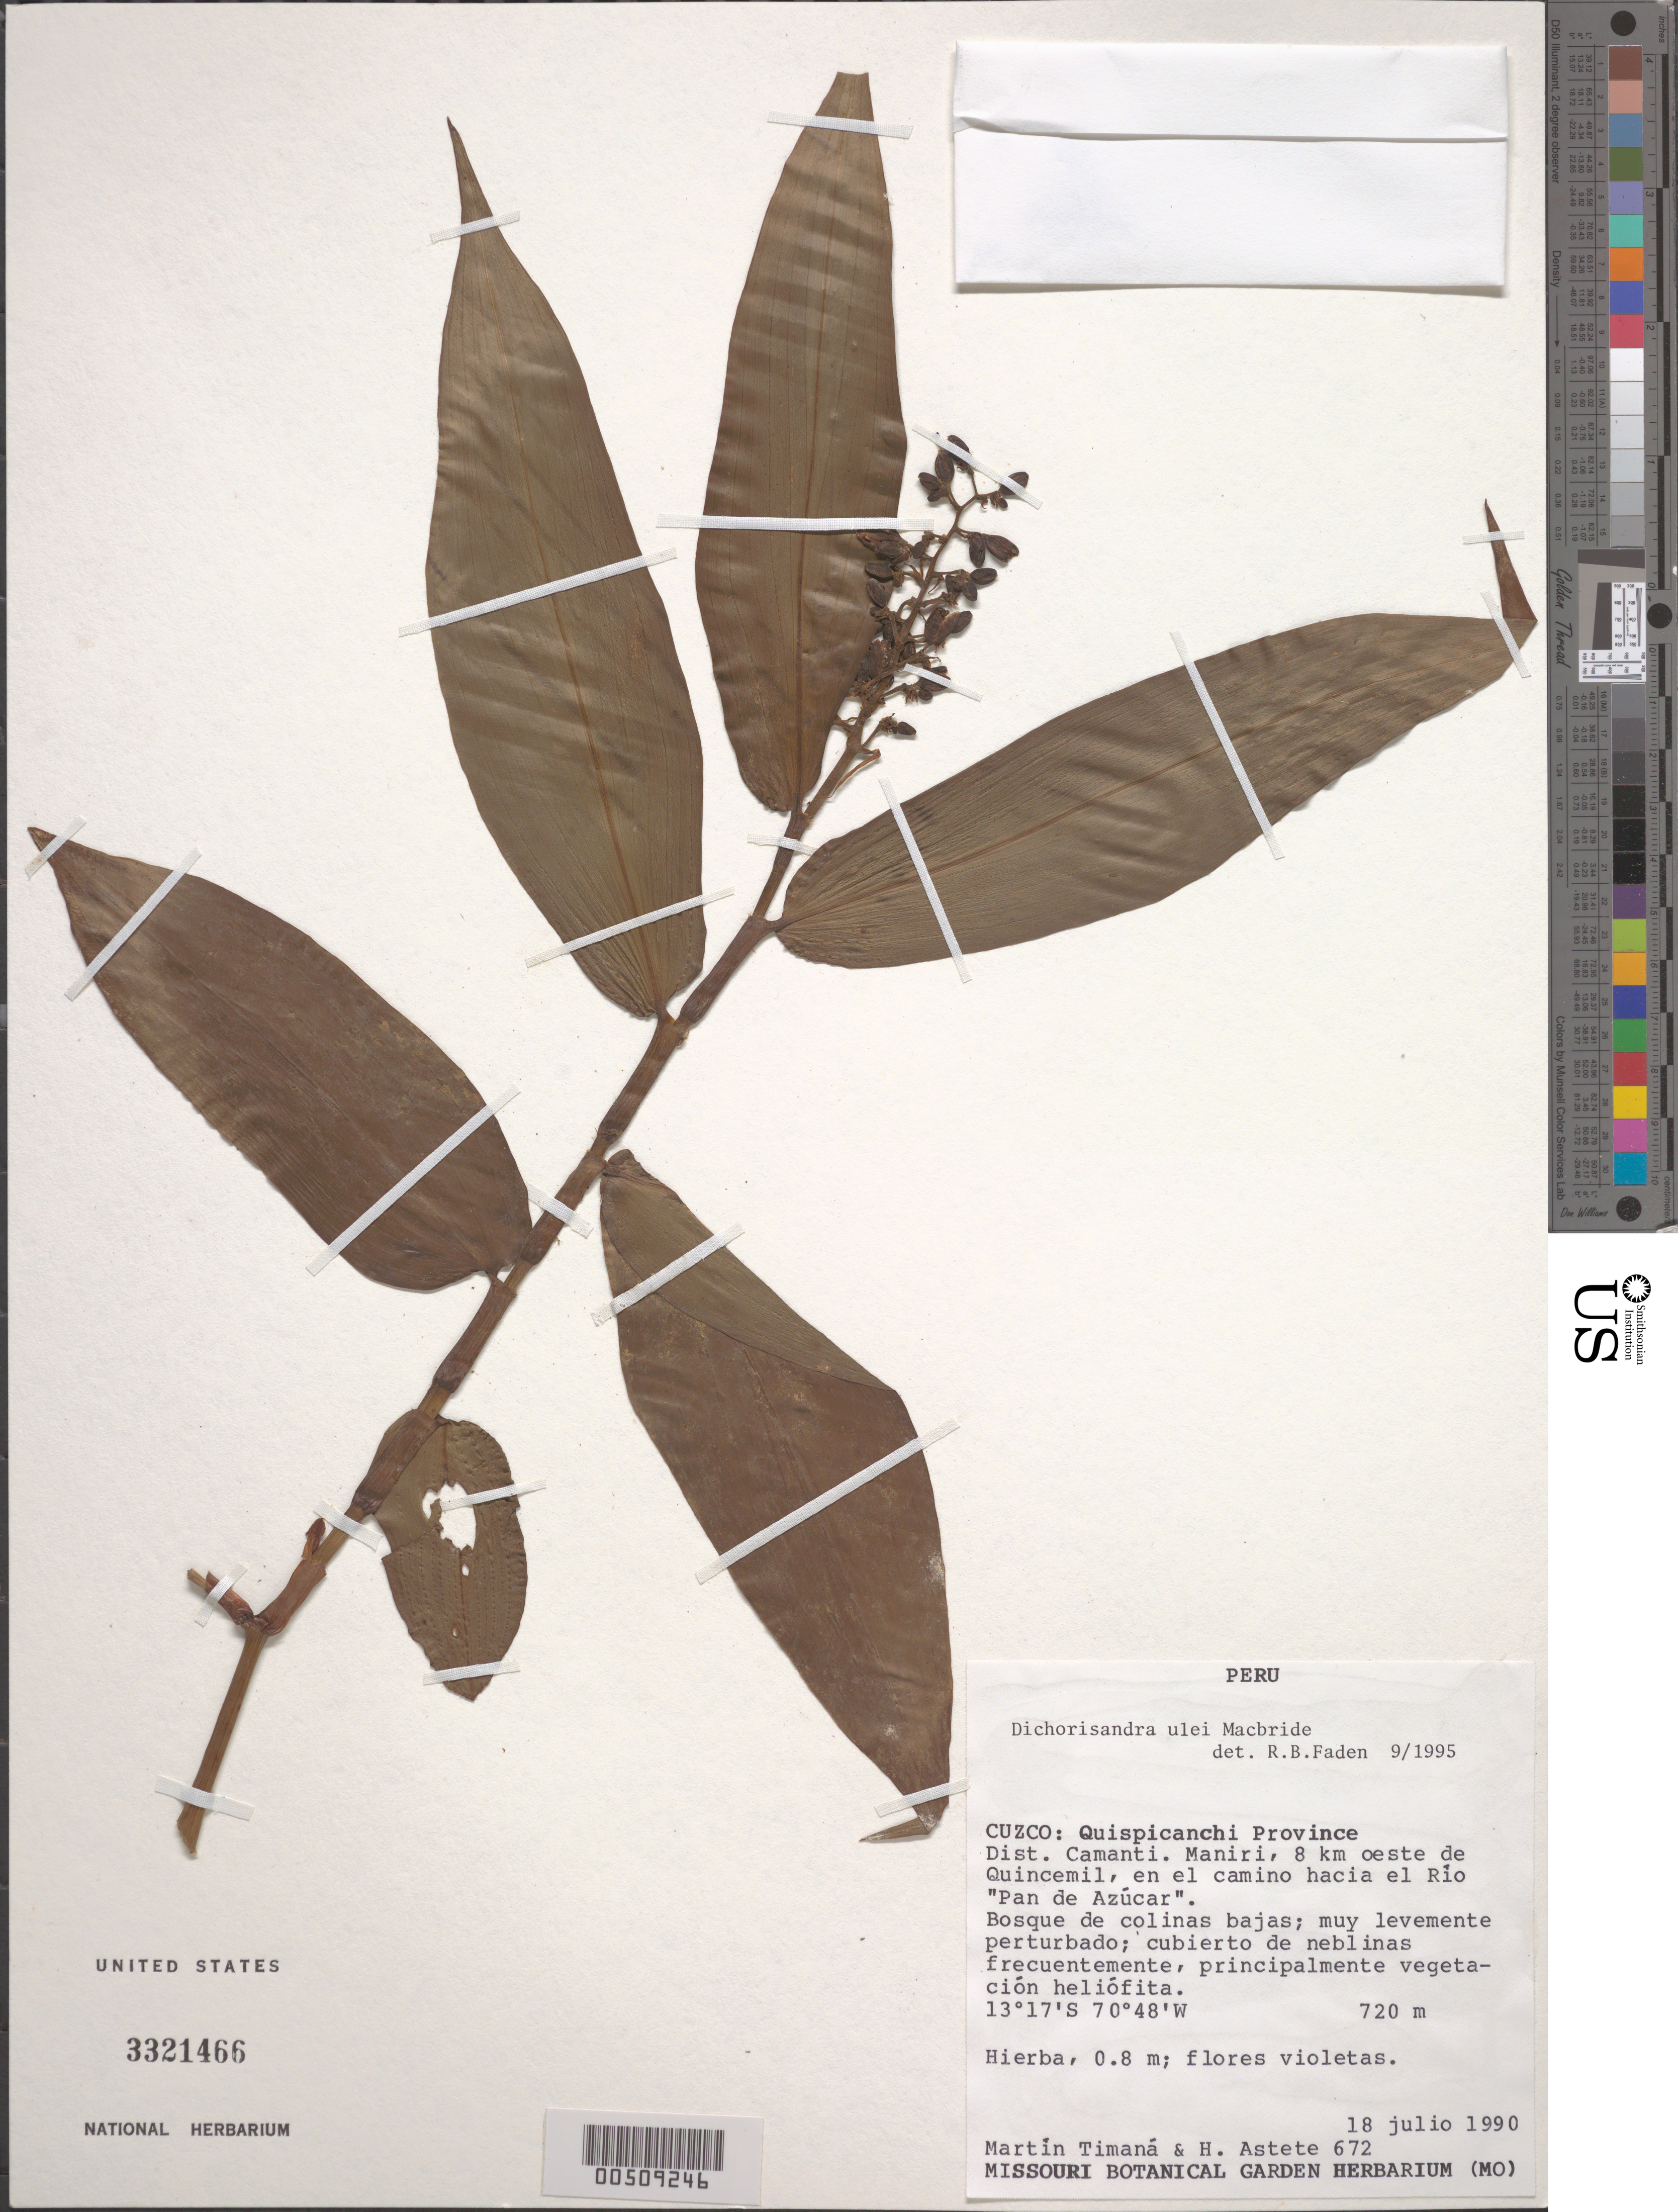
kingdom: Plantae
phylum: Tracheophyta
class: Liliopsida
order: Commelinales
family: Commelinaceae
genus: Dichorisandra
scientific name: Dichorisandra ulei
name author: J.F. Macbr.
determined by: Faden, Robert B., (US), Smithsonian Institution - National Museum of Natural History (UNITED STATES)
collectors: M. E. Timaná & H. Astete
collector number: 672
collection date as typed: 18 Jul 1990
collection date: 1990-07-18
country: Peru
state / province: Cusco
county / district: Quispicanchis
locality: Quispicanchi Prov., Camanti, Maniri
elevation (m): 720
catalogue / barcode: US 3321466